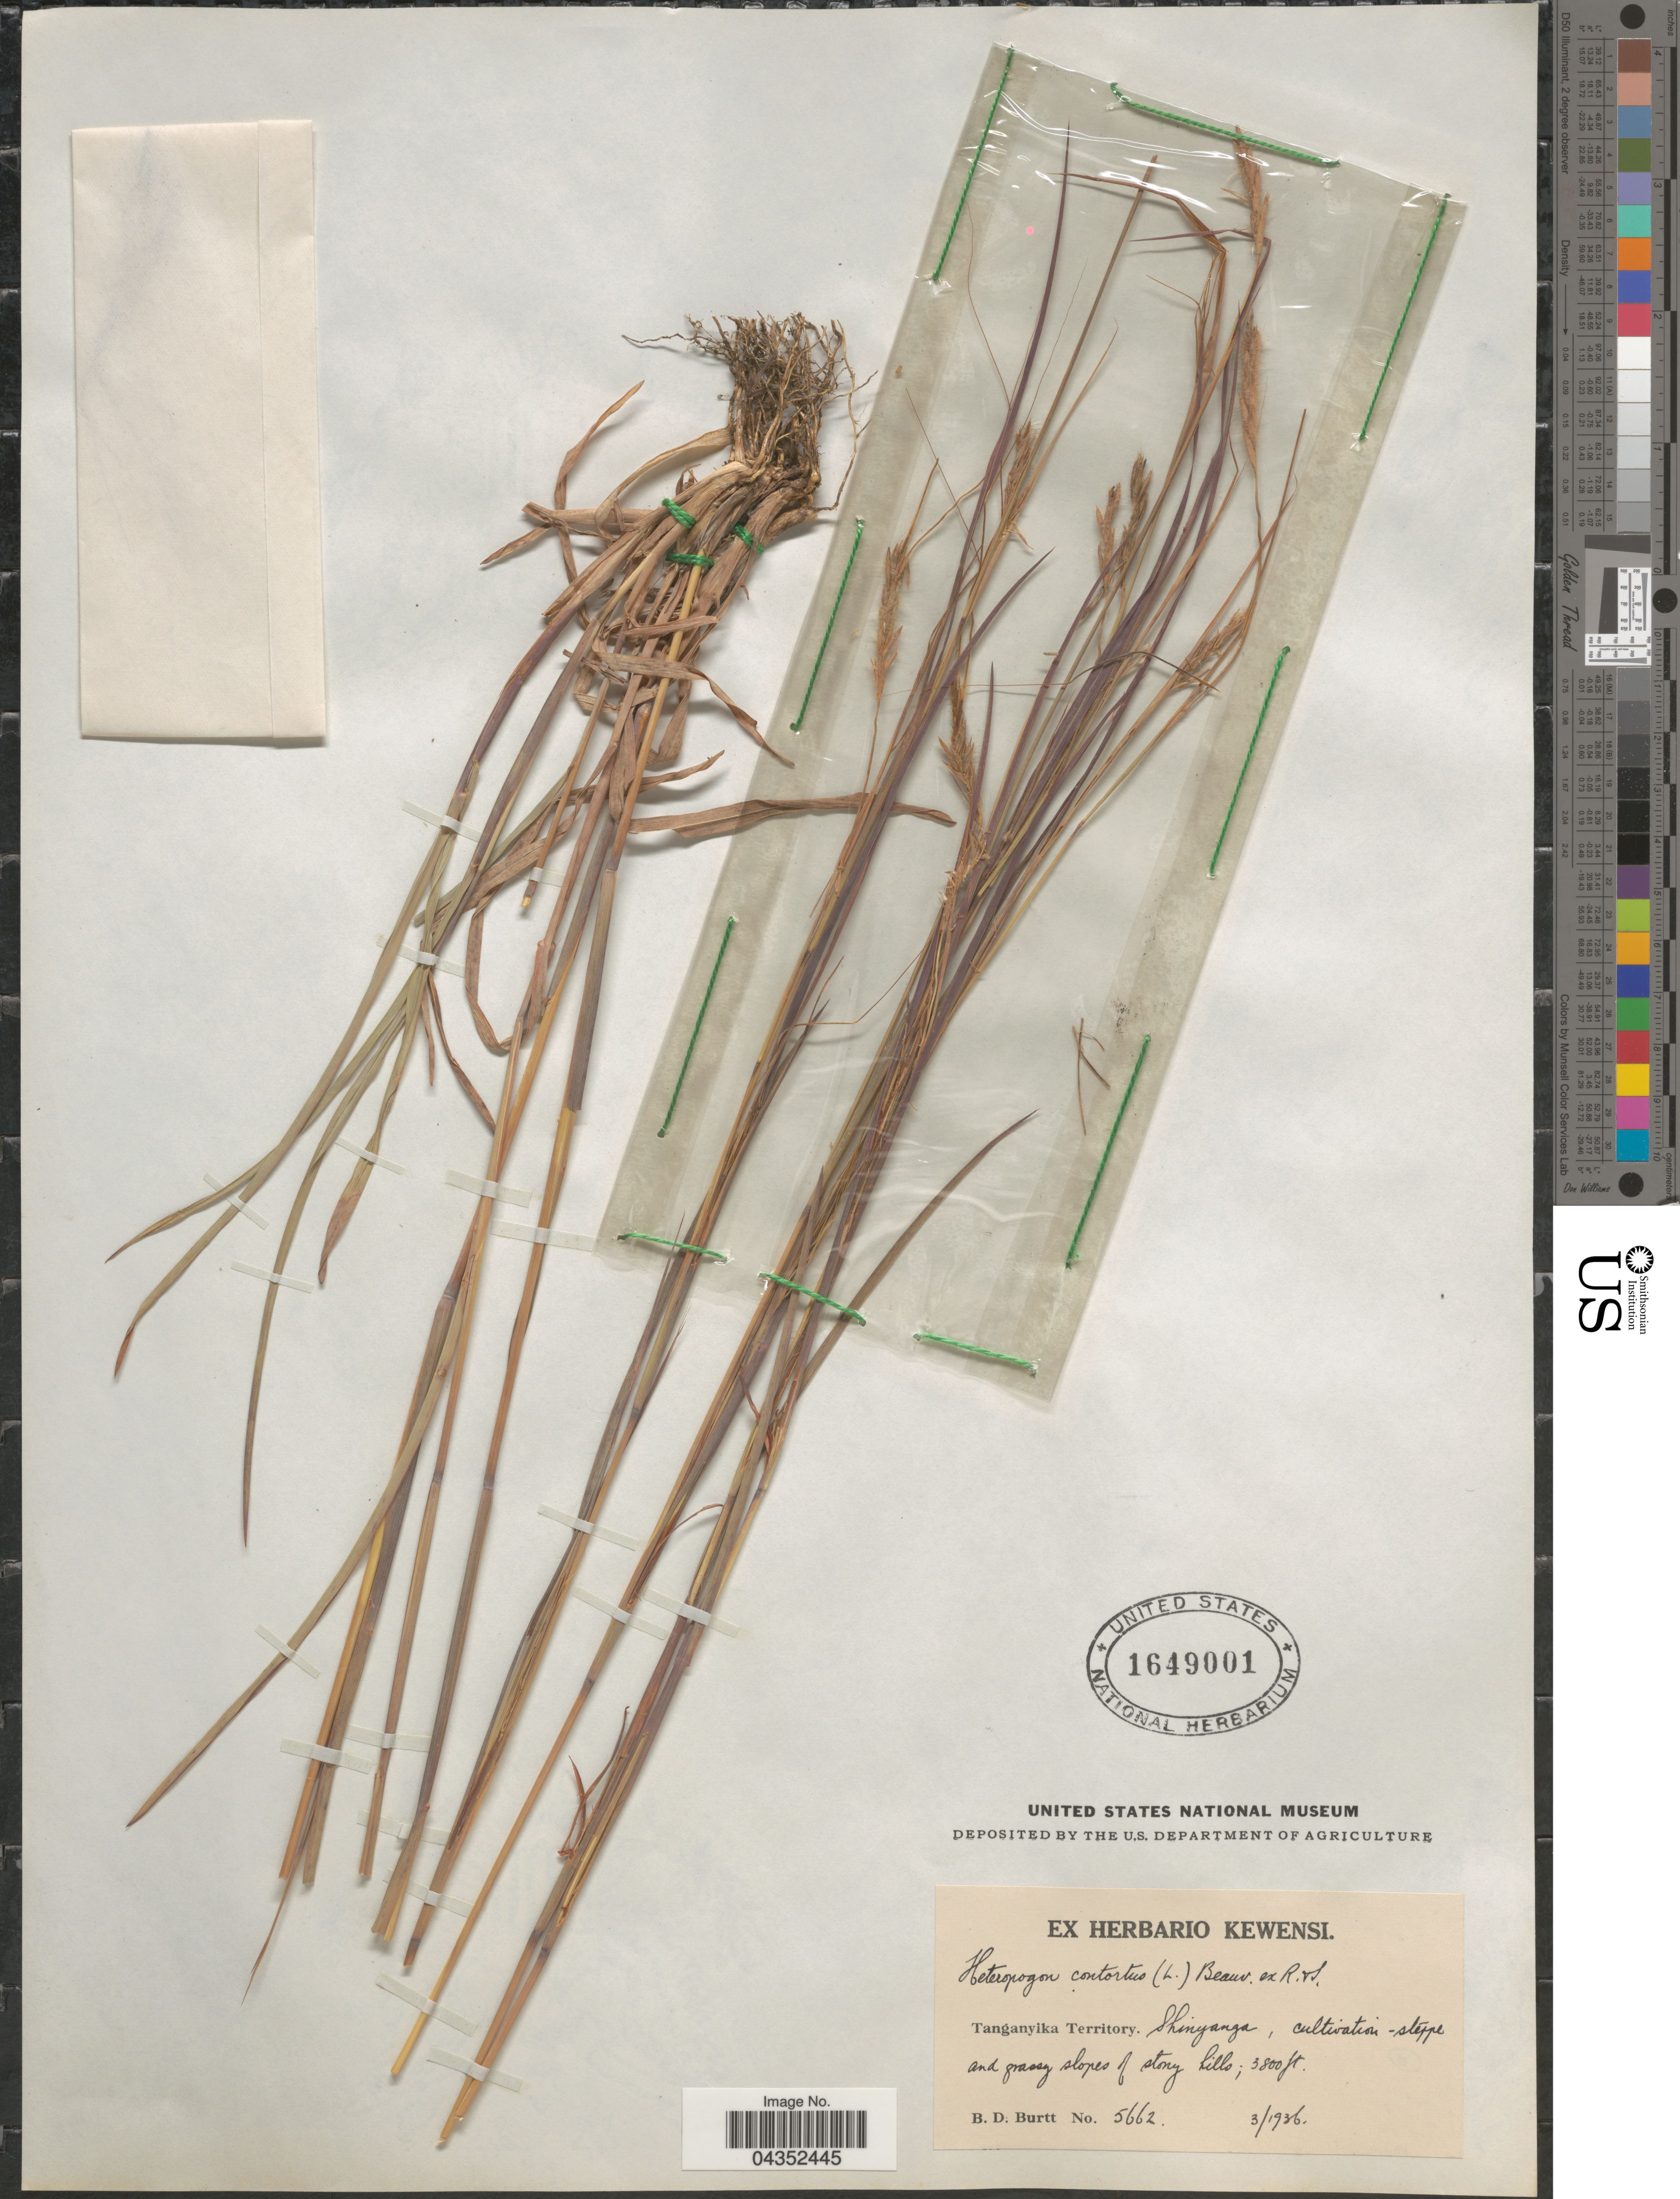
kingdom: Plantae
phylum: Tracheophyta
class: Liliopsida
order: Poales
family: Poaceae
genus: Heteropogon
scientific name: Heteropogon contortus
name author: (L.) P. Beauv. ex Roem. & Schult.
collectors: B. D. Burtt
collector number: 5662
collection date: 1936-03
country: Tanzania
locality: Tanganyika Territory: Shinyanga, cultivation-steppe and grassy slopes of stony hills.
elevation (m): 1158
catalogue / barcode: US 1649001